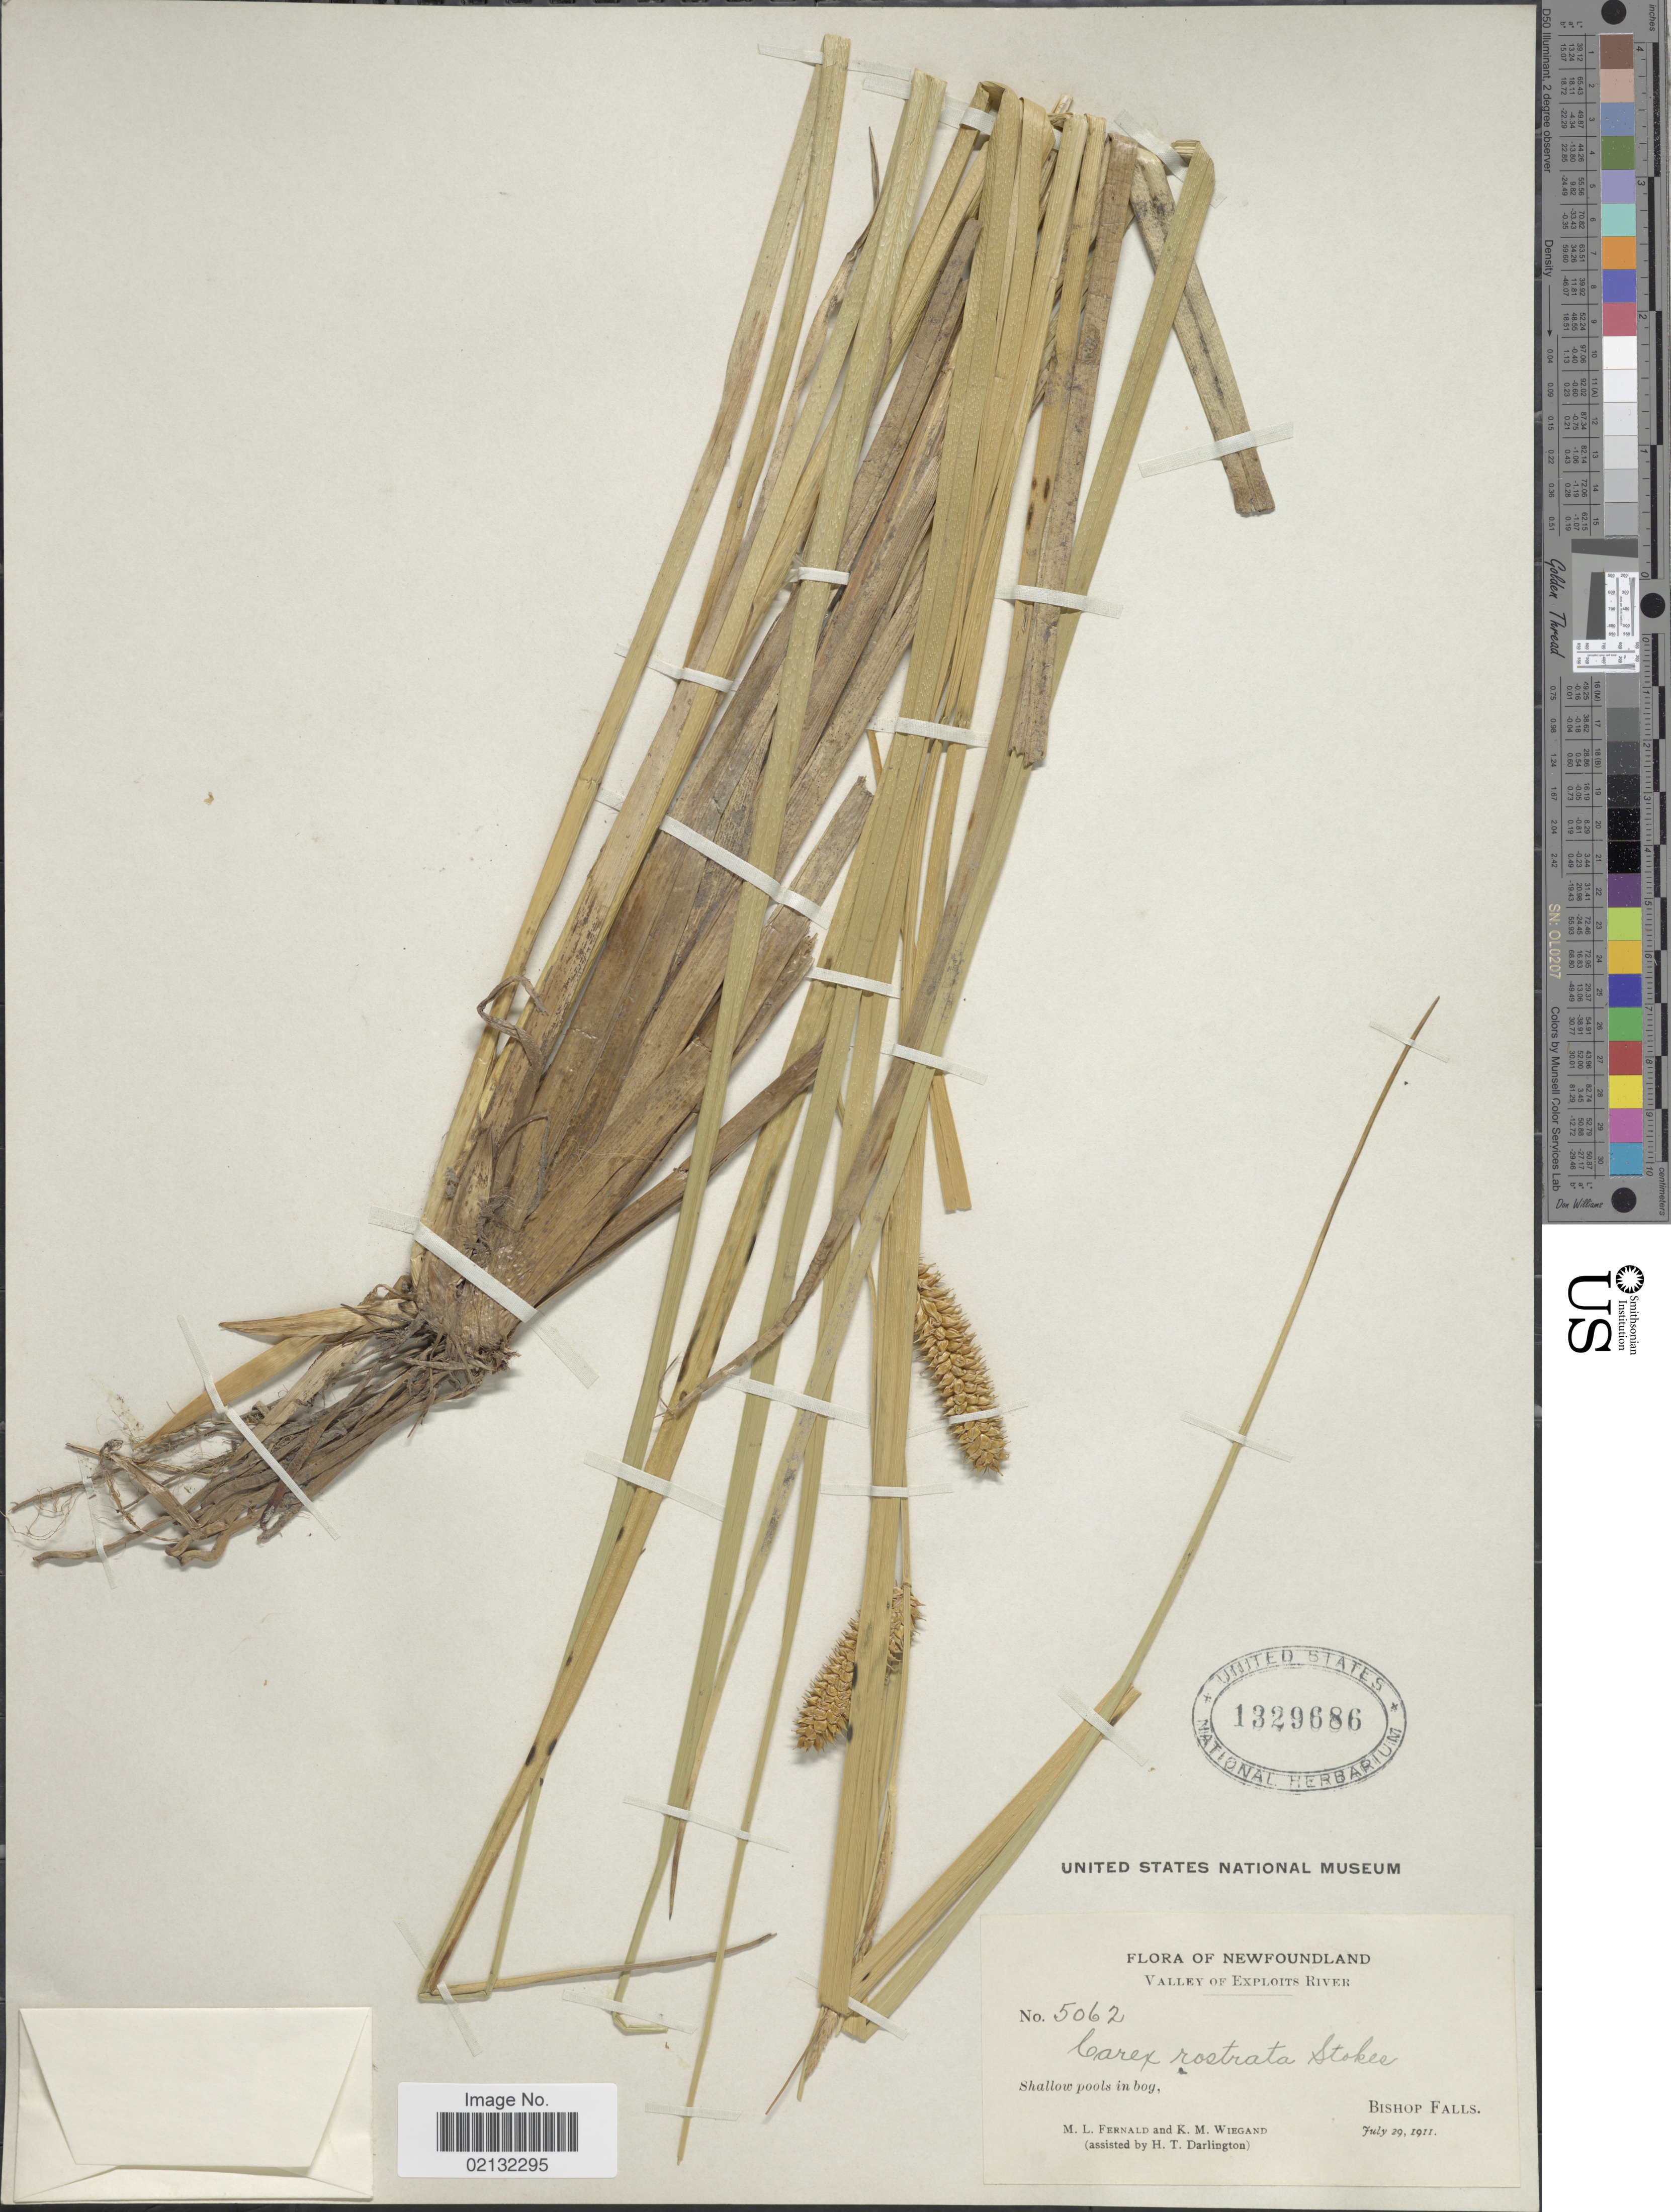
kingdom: Plantae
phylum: Tracheophyta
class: Liliopsida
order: Poales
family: Cyperaceae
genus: Carex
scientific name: Carex rostrata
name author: Stokes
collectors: M. L. Fernald, K. M. Wiegand & H. Darlington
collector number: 5062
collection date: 1911-07-29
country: Canada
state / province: Newfoundland and Labrador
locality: Valley of the Exploits River, Shallow pools in bog, Bishop Falls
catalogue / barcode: US 1329686